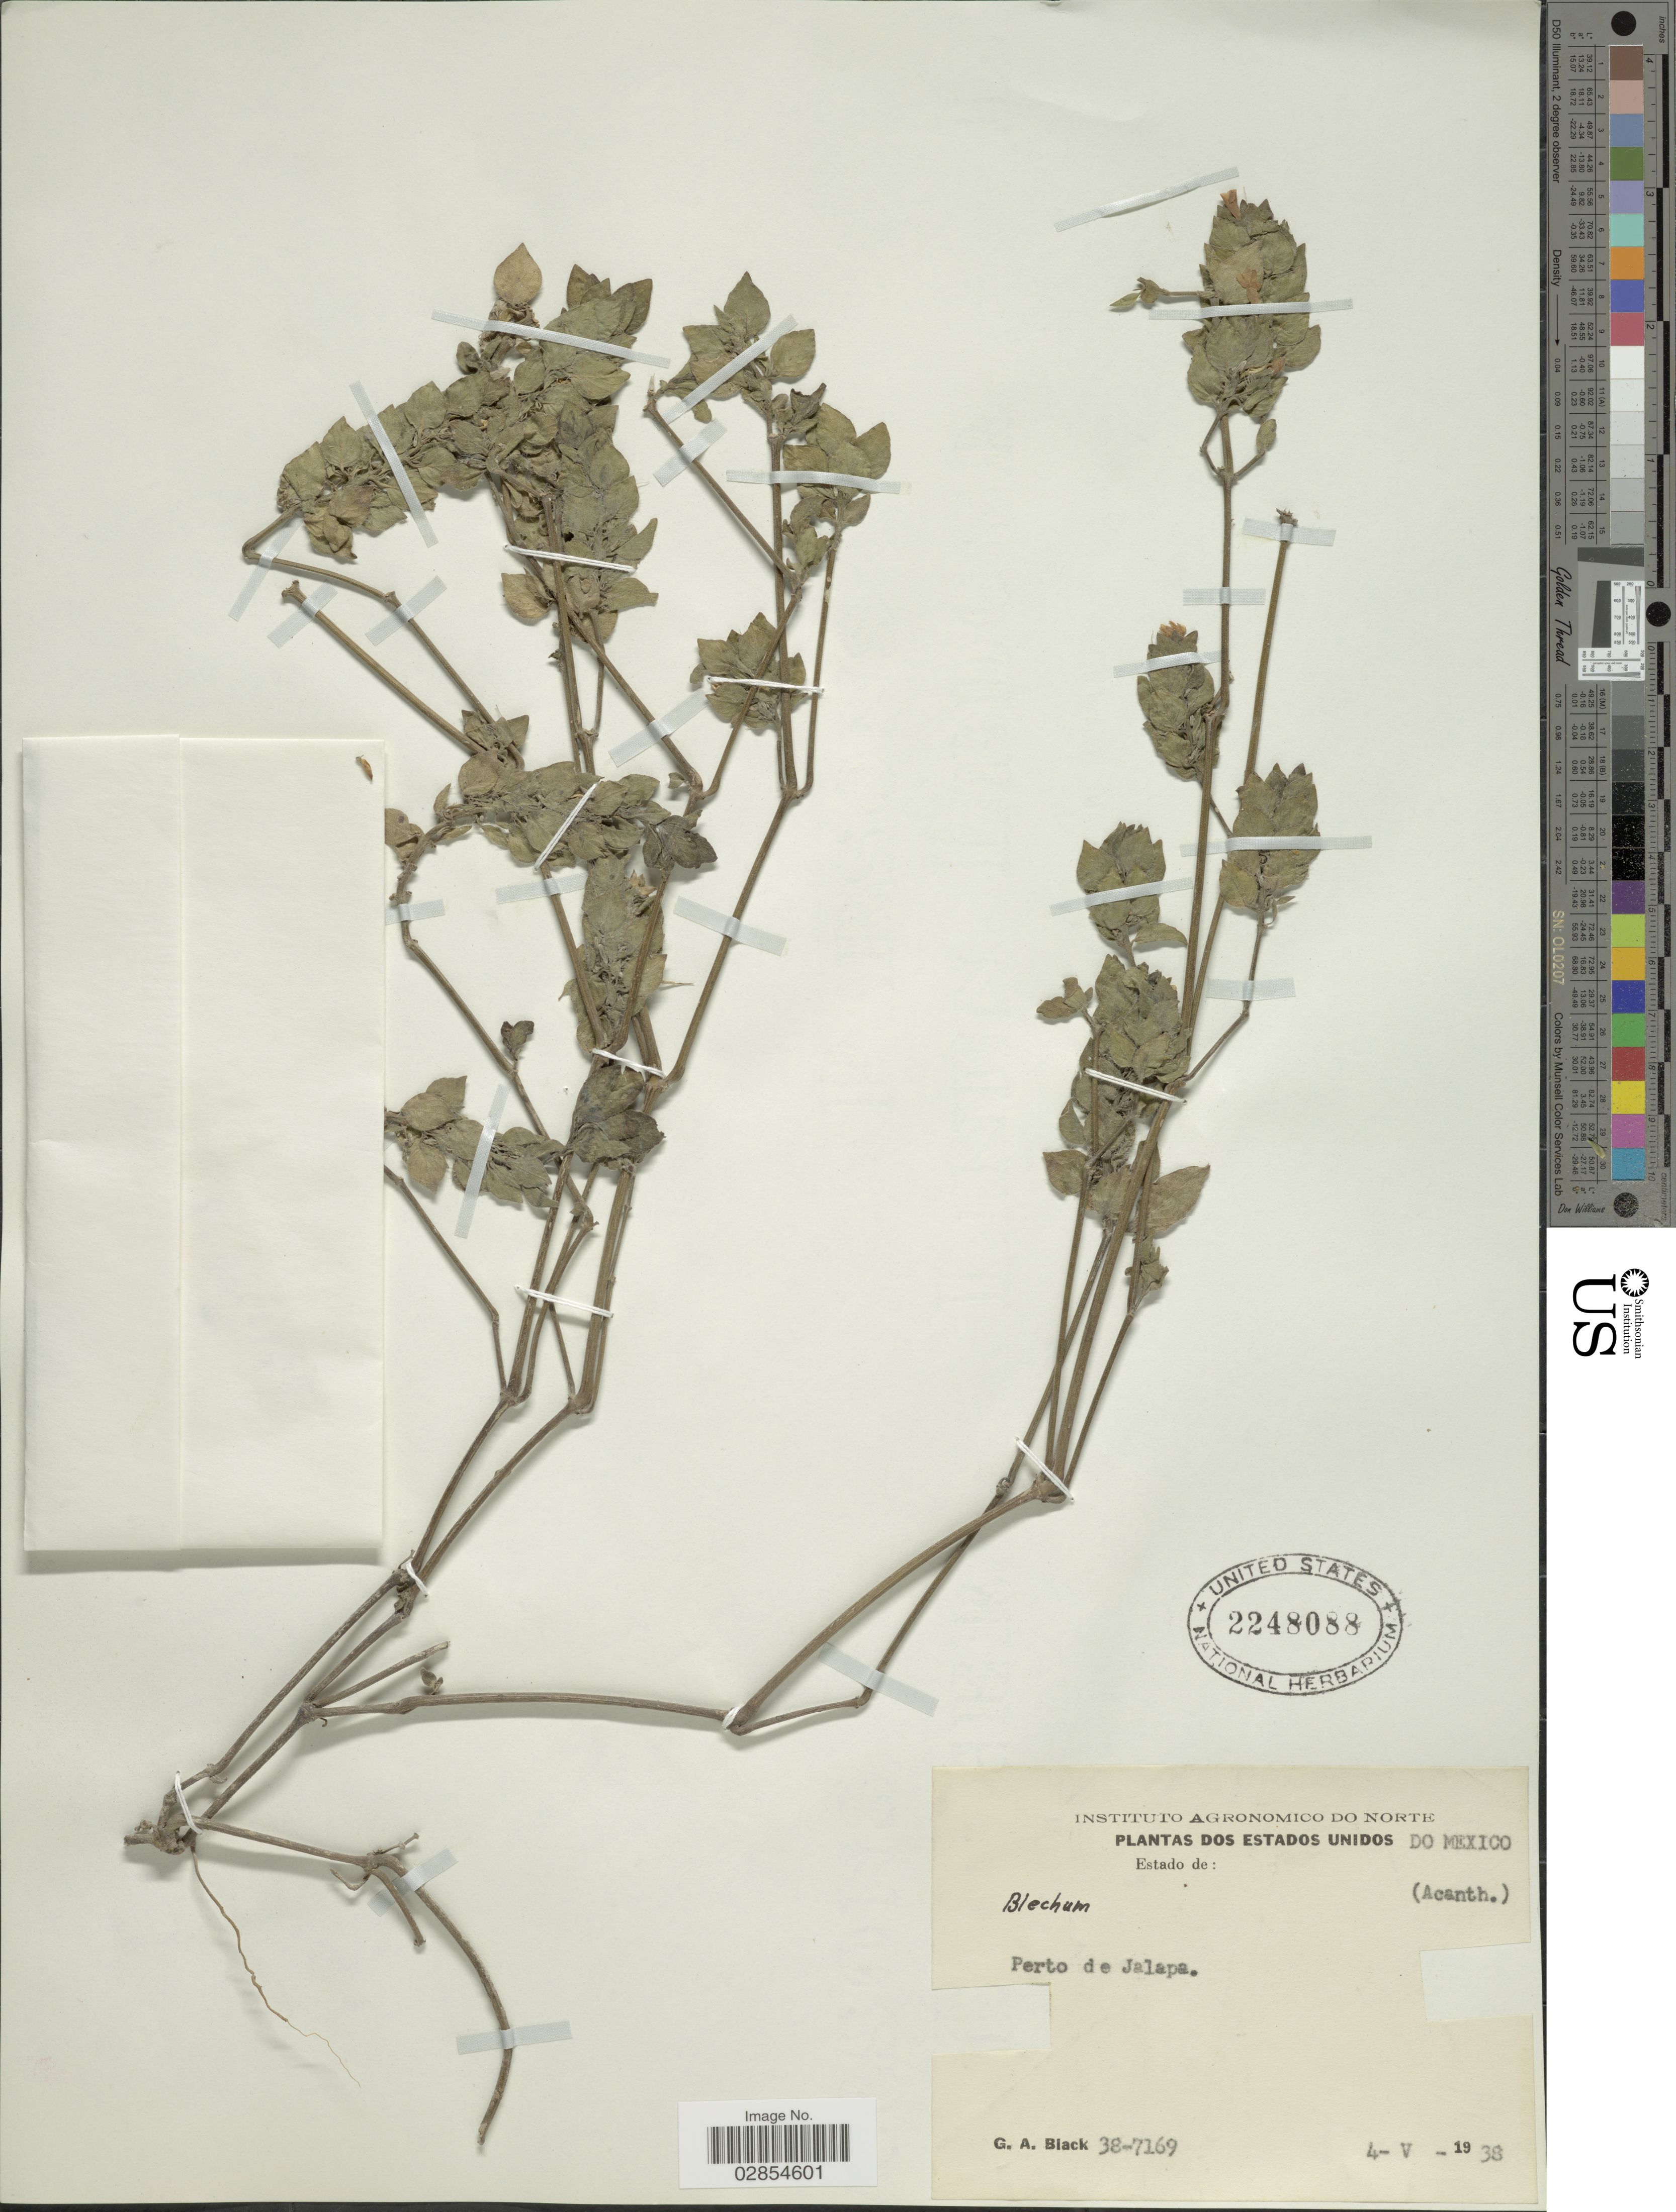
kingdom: Plantae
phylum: Tracheophyta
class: Magnoliopsida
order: Lamiales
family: Acanthaceae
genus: Blechum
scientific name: Blechum pyramidatum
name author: (Lam.) Urb.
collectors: G. A. Black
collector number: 38-7169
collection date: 1938-05-04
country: Mexico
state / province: México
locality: Estados Unidos do Mexico. Perto de Jalapa.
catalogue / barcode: US 2248088